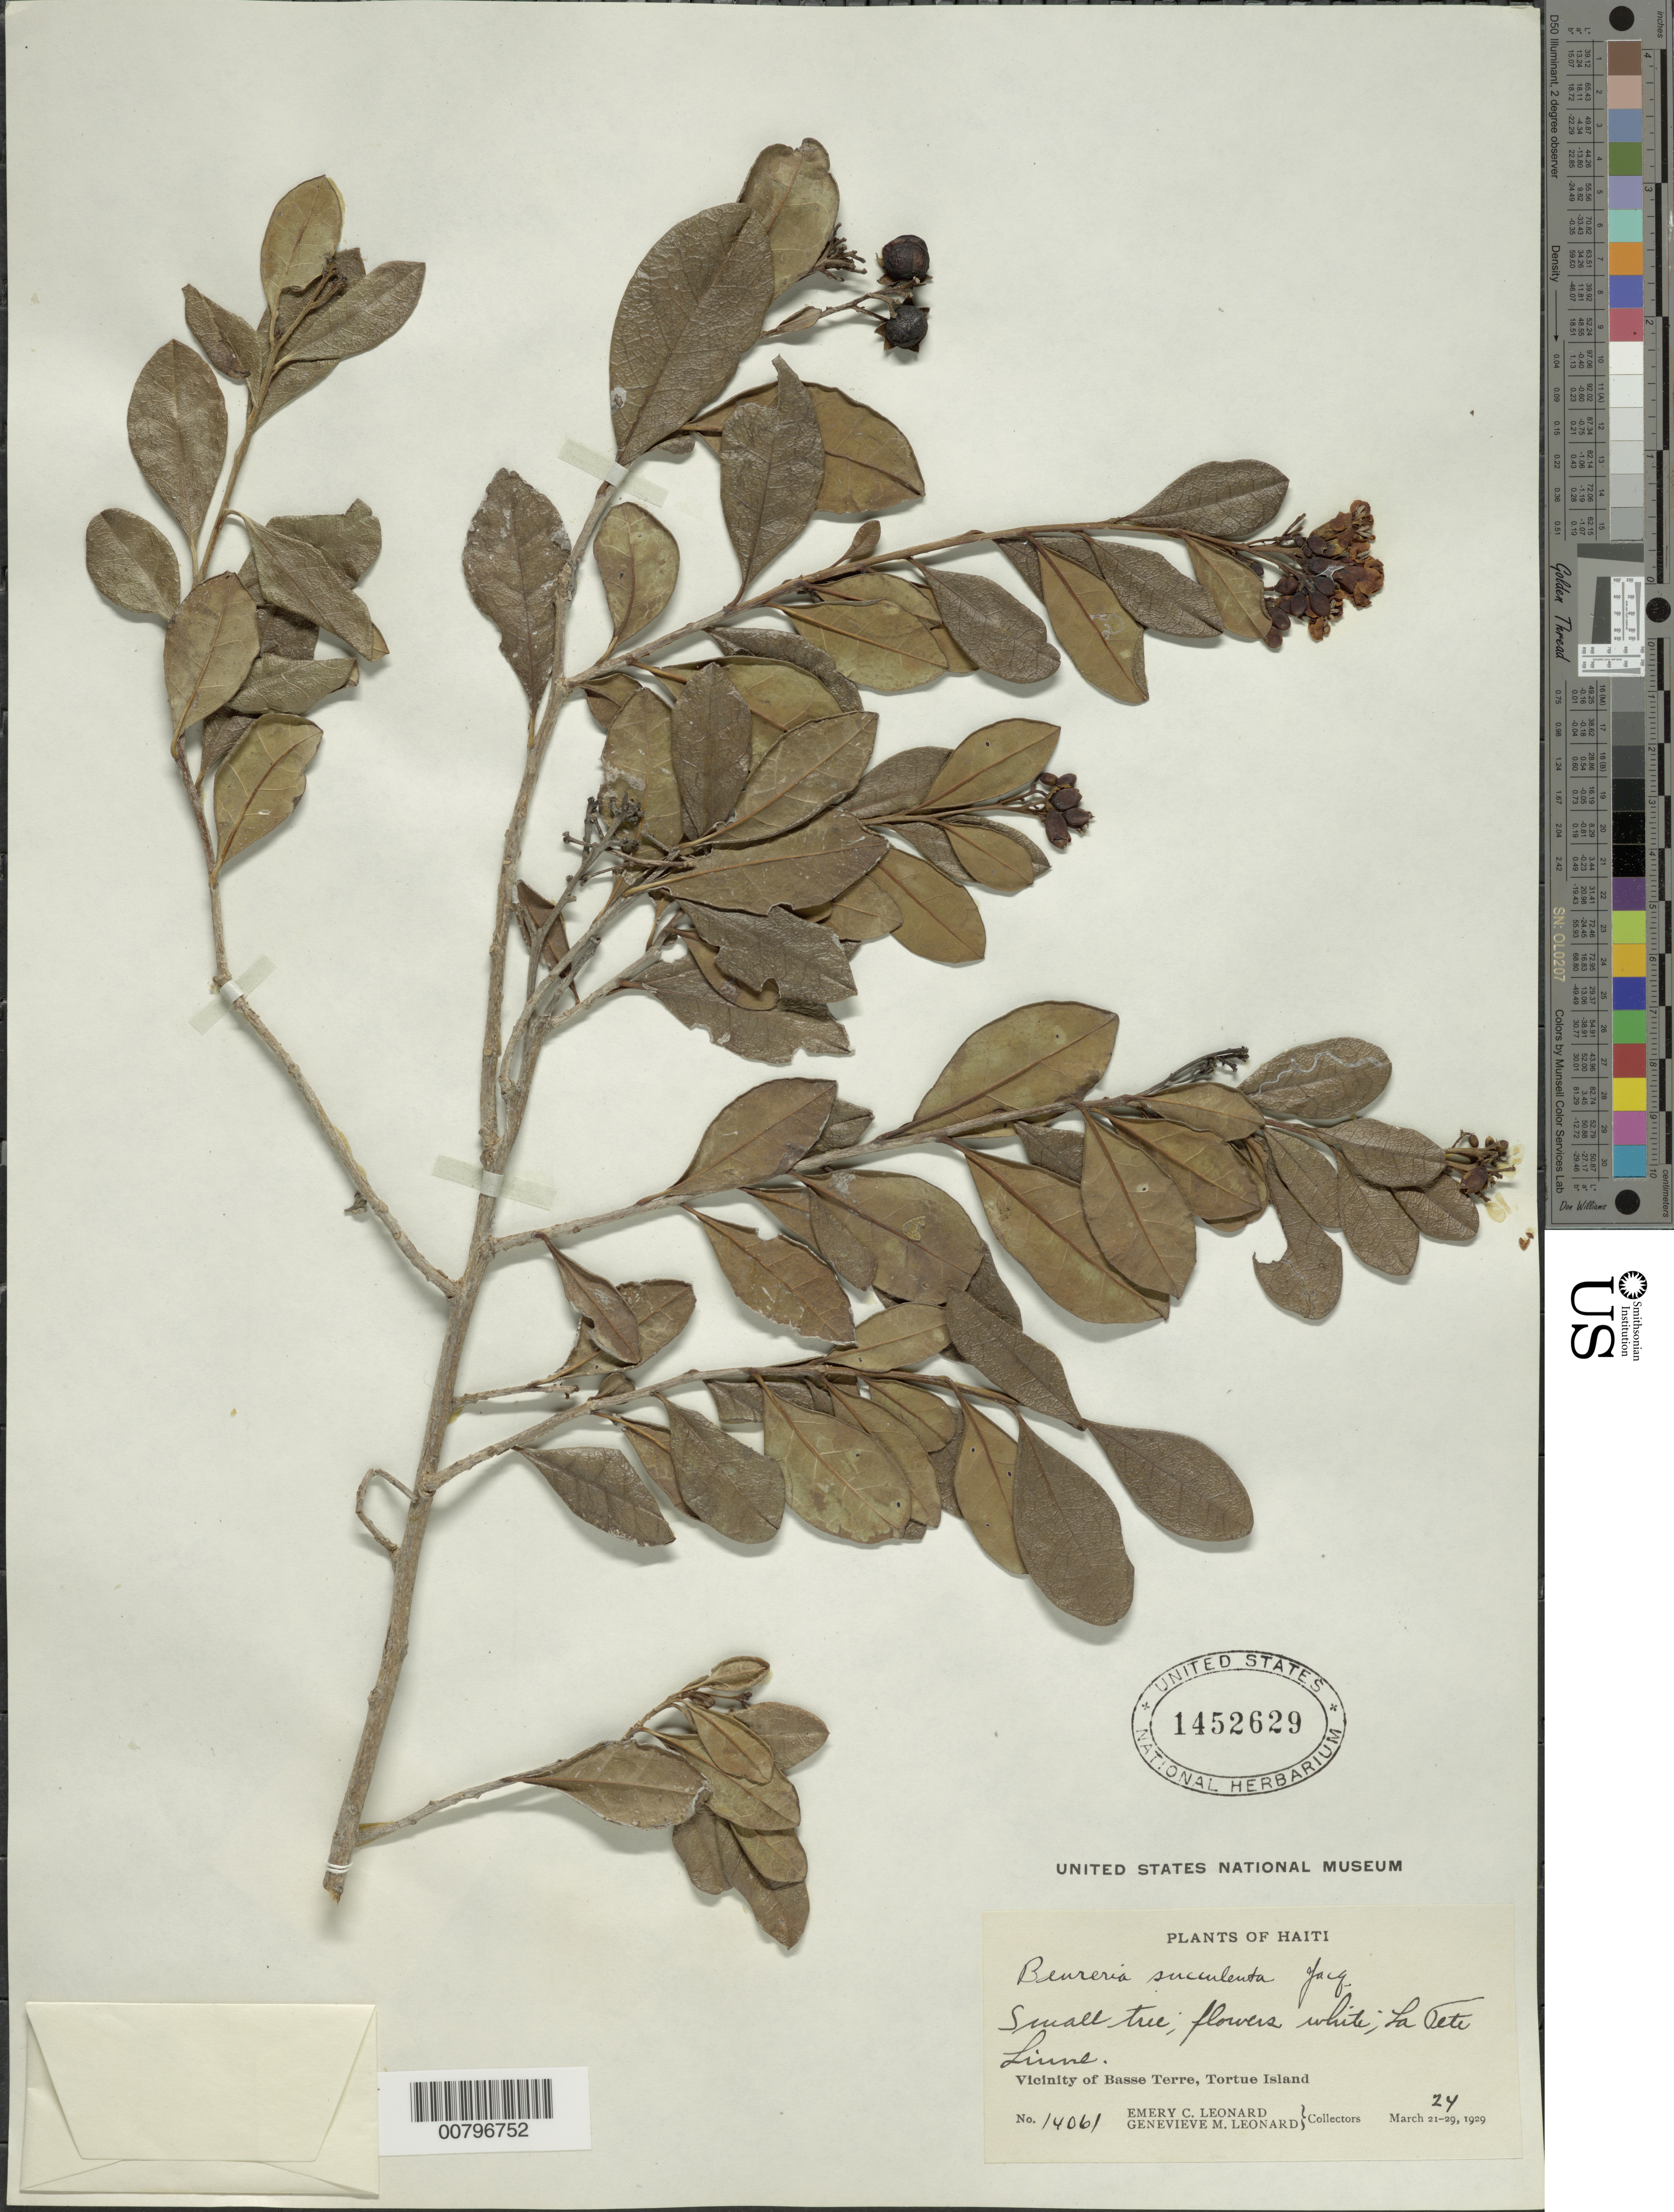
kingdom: Plantae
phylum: Tracheophyta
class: Magnoliopsida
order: Boraginales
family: Ehretiaceae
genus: Bourreria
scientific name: Bourreria succulenta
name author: Jacq.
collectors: E. C. Leonard & G. M. Leonard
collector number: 14061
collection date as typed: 24 Mar 1929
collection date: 1929-03-24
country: Haiti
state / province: Nord-Óuest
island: Île de la Tortue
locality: Tortue Island, Basse Terre, La Tete Linne.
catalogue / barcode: US 1452629